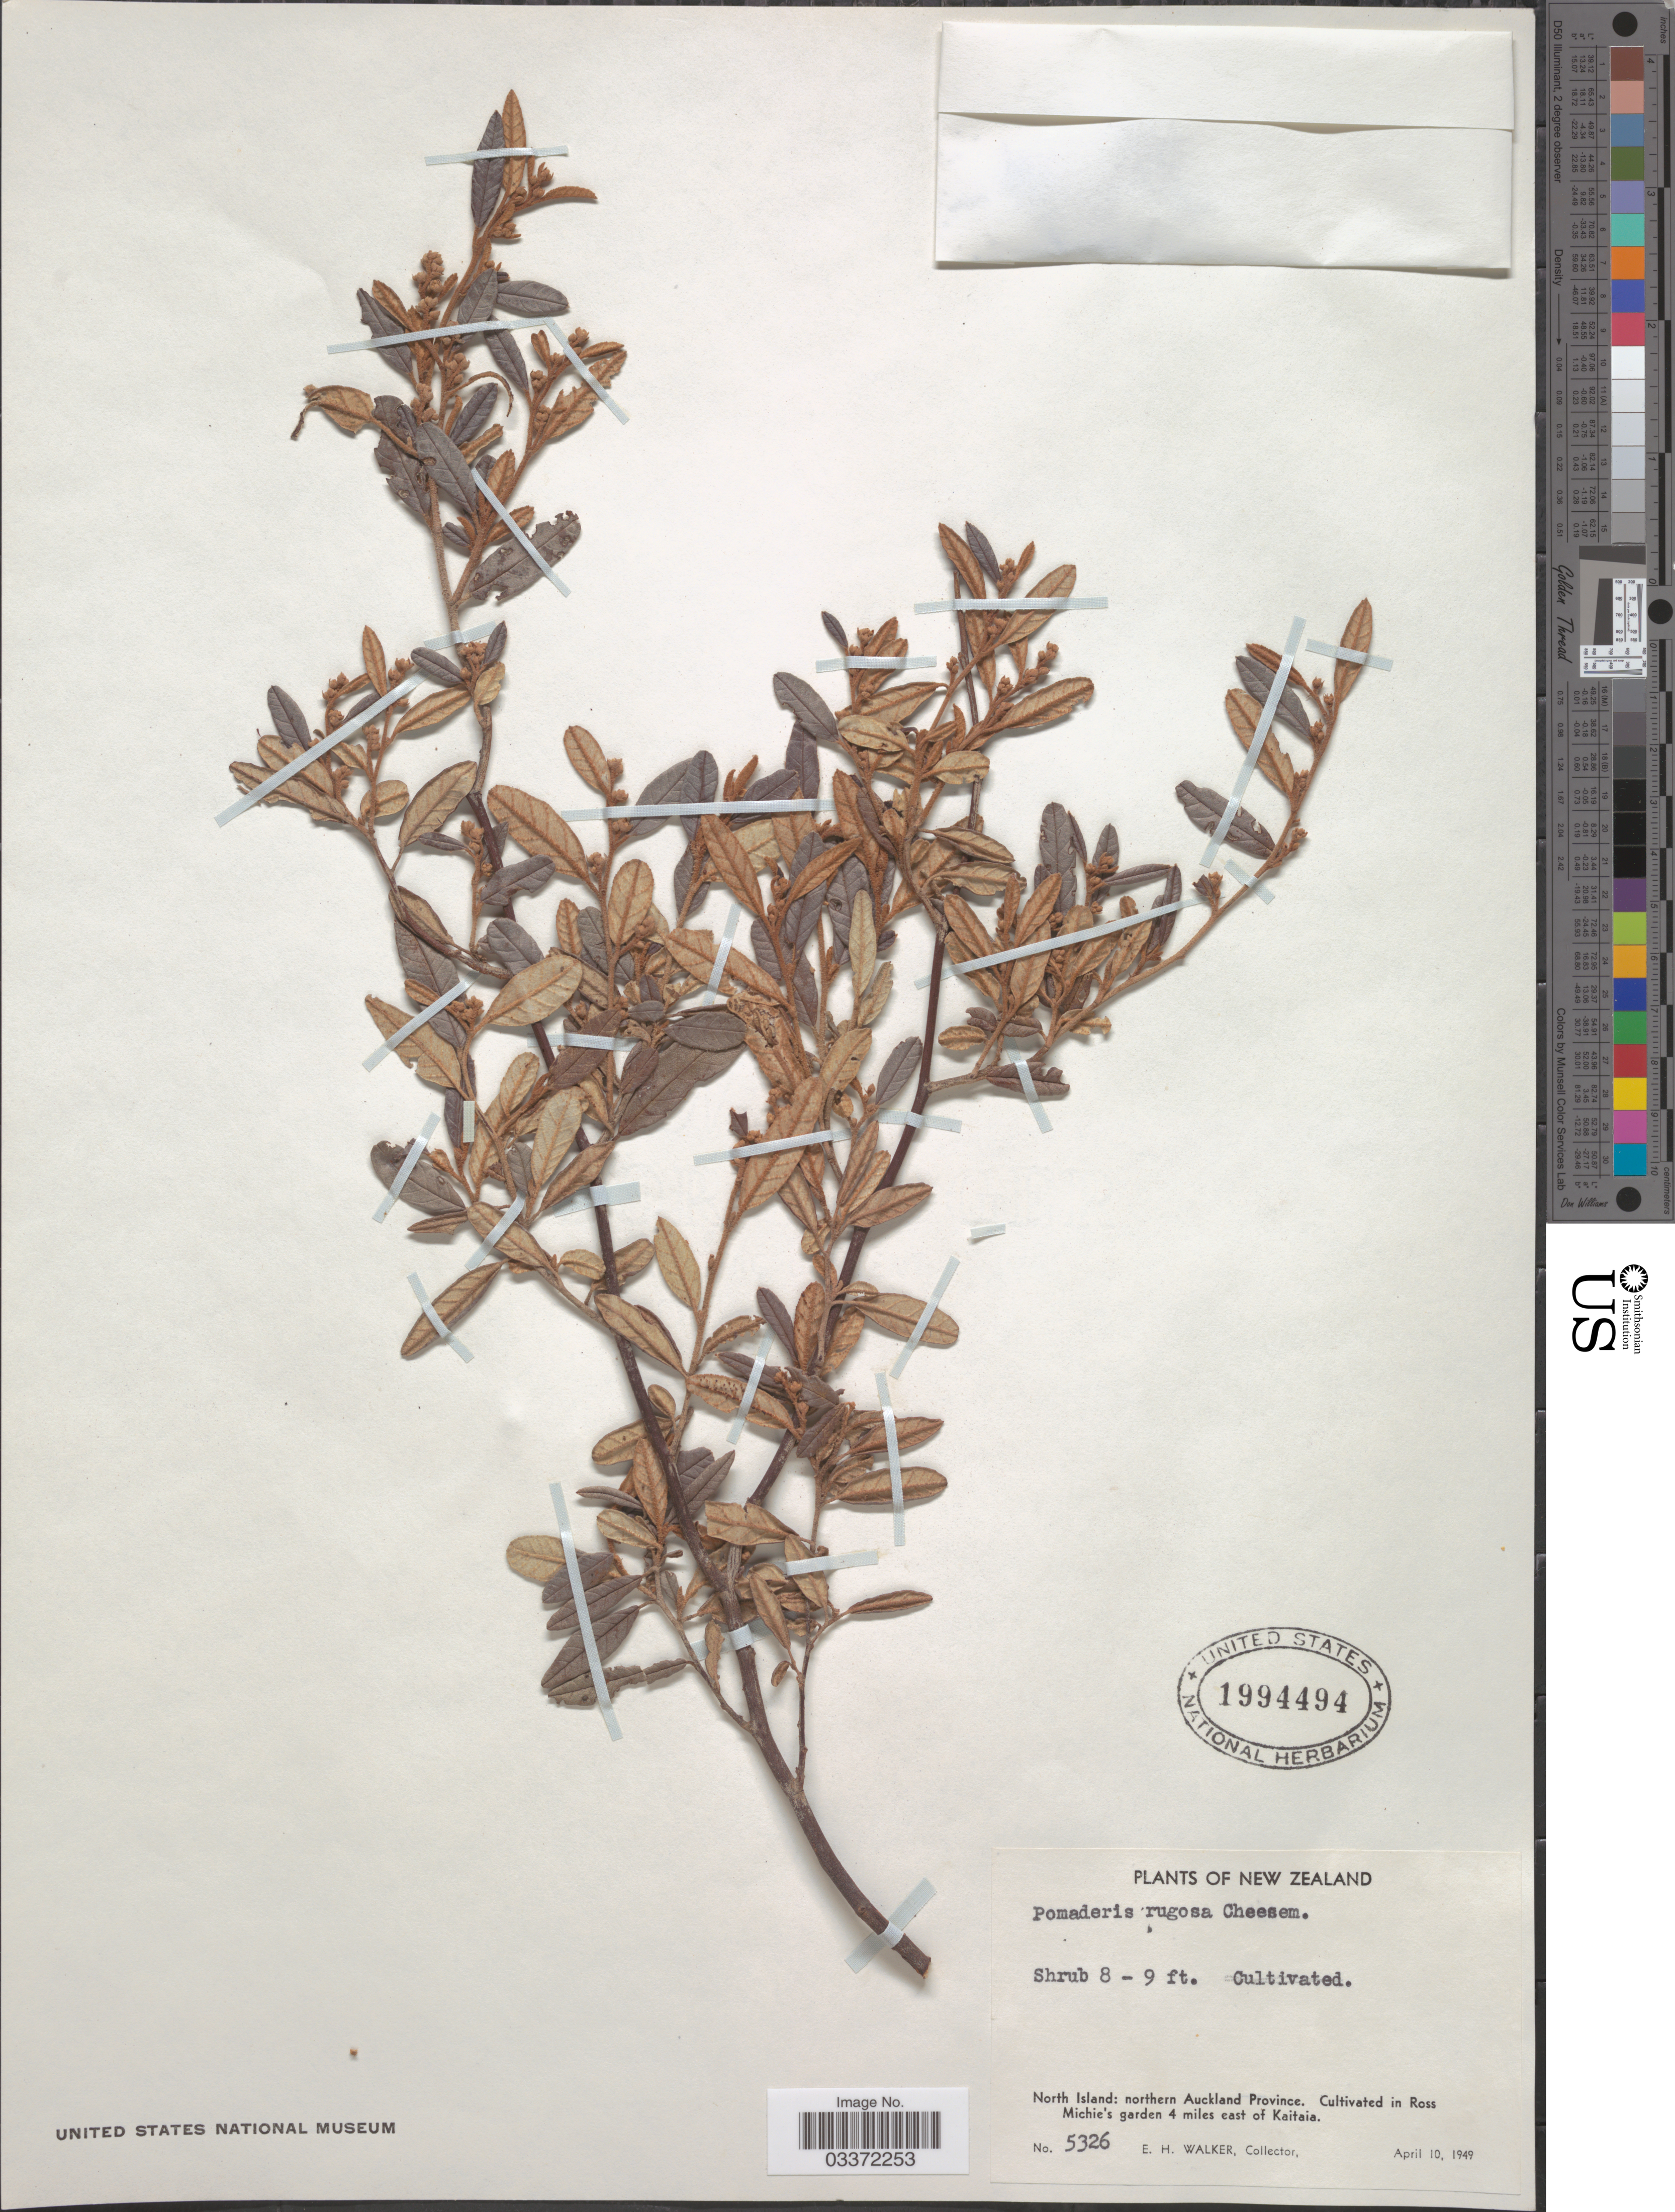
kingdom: Plantae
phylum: Tracheophyta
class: Magnoliopsida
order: Rosales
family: Rhamnaceae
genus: Pomaderris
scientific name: Pomaderris rugosa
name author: Cheesman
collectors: E. H. Walker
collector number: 5326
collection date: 1949-04-10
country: New Zealand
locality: Cultivated in Ross Michie's garden 4 miles east of Kaitaia.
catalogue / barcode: US 1994494